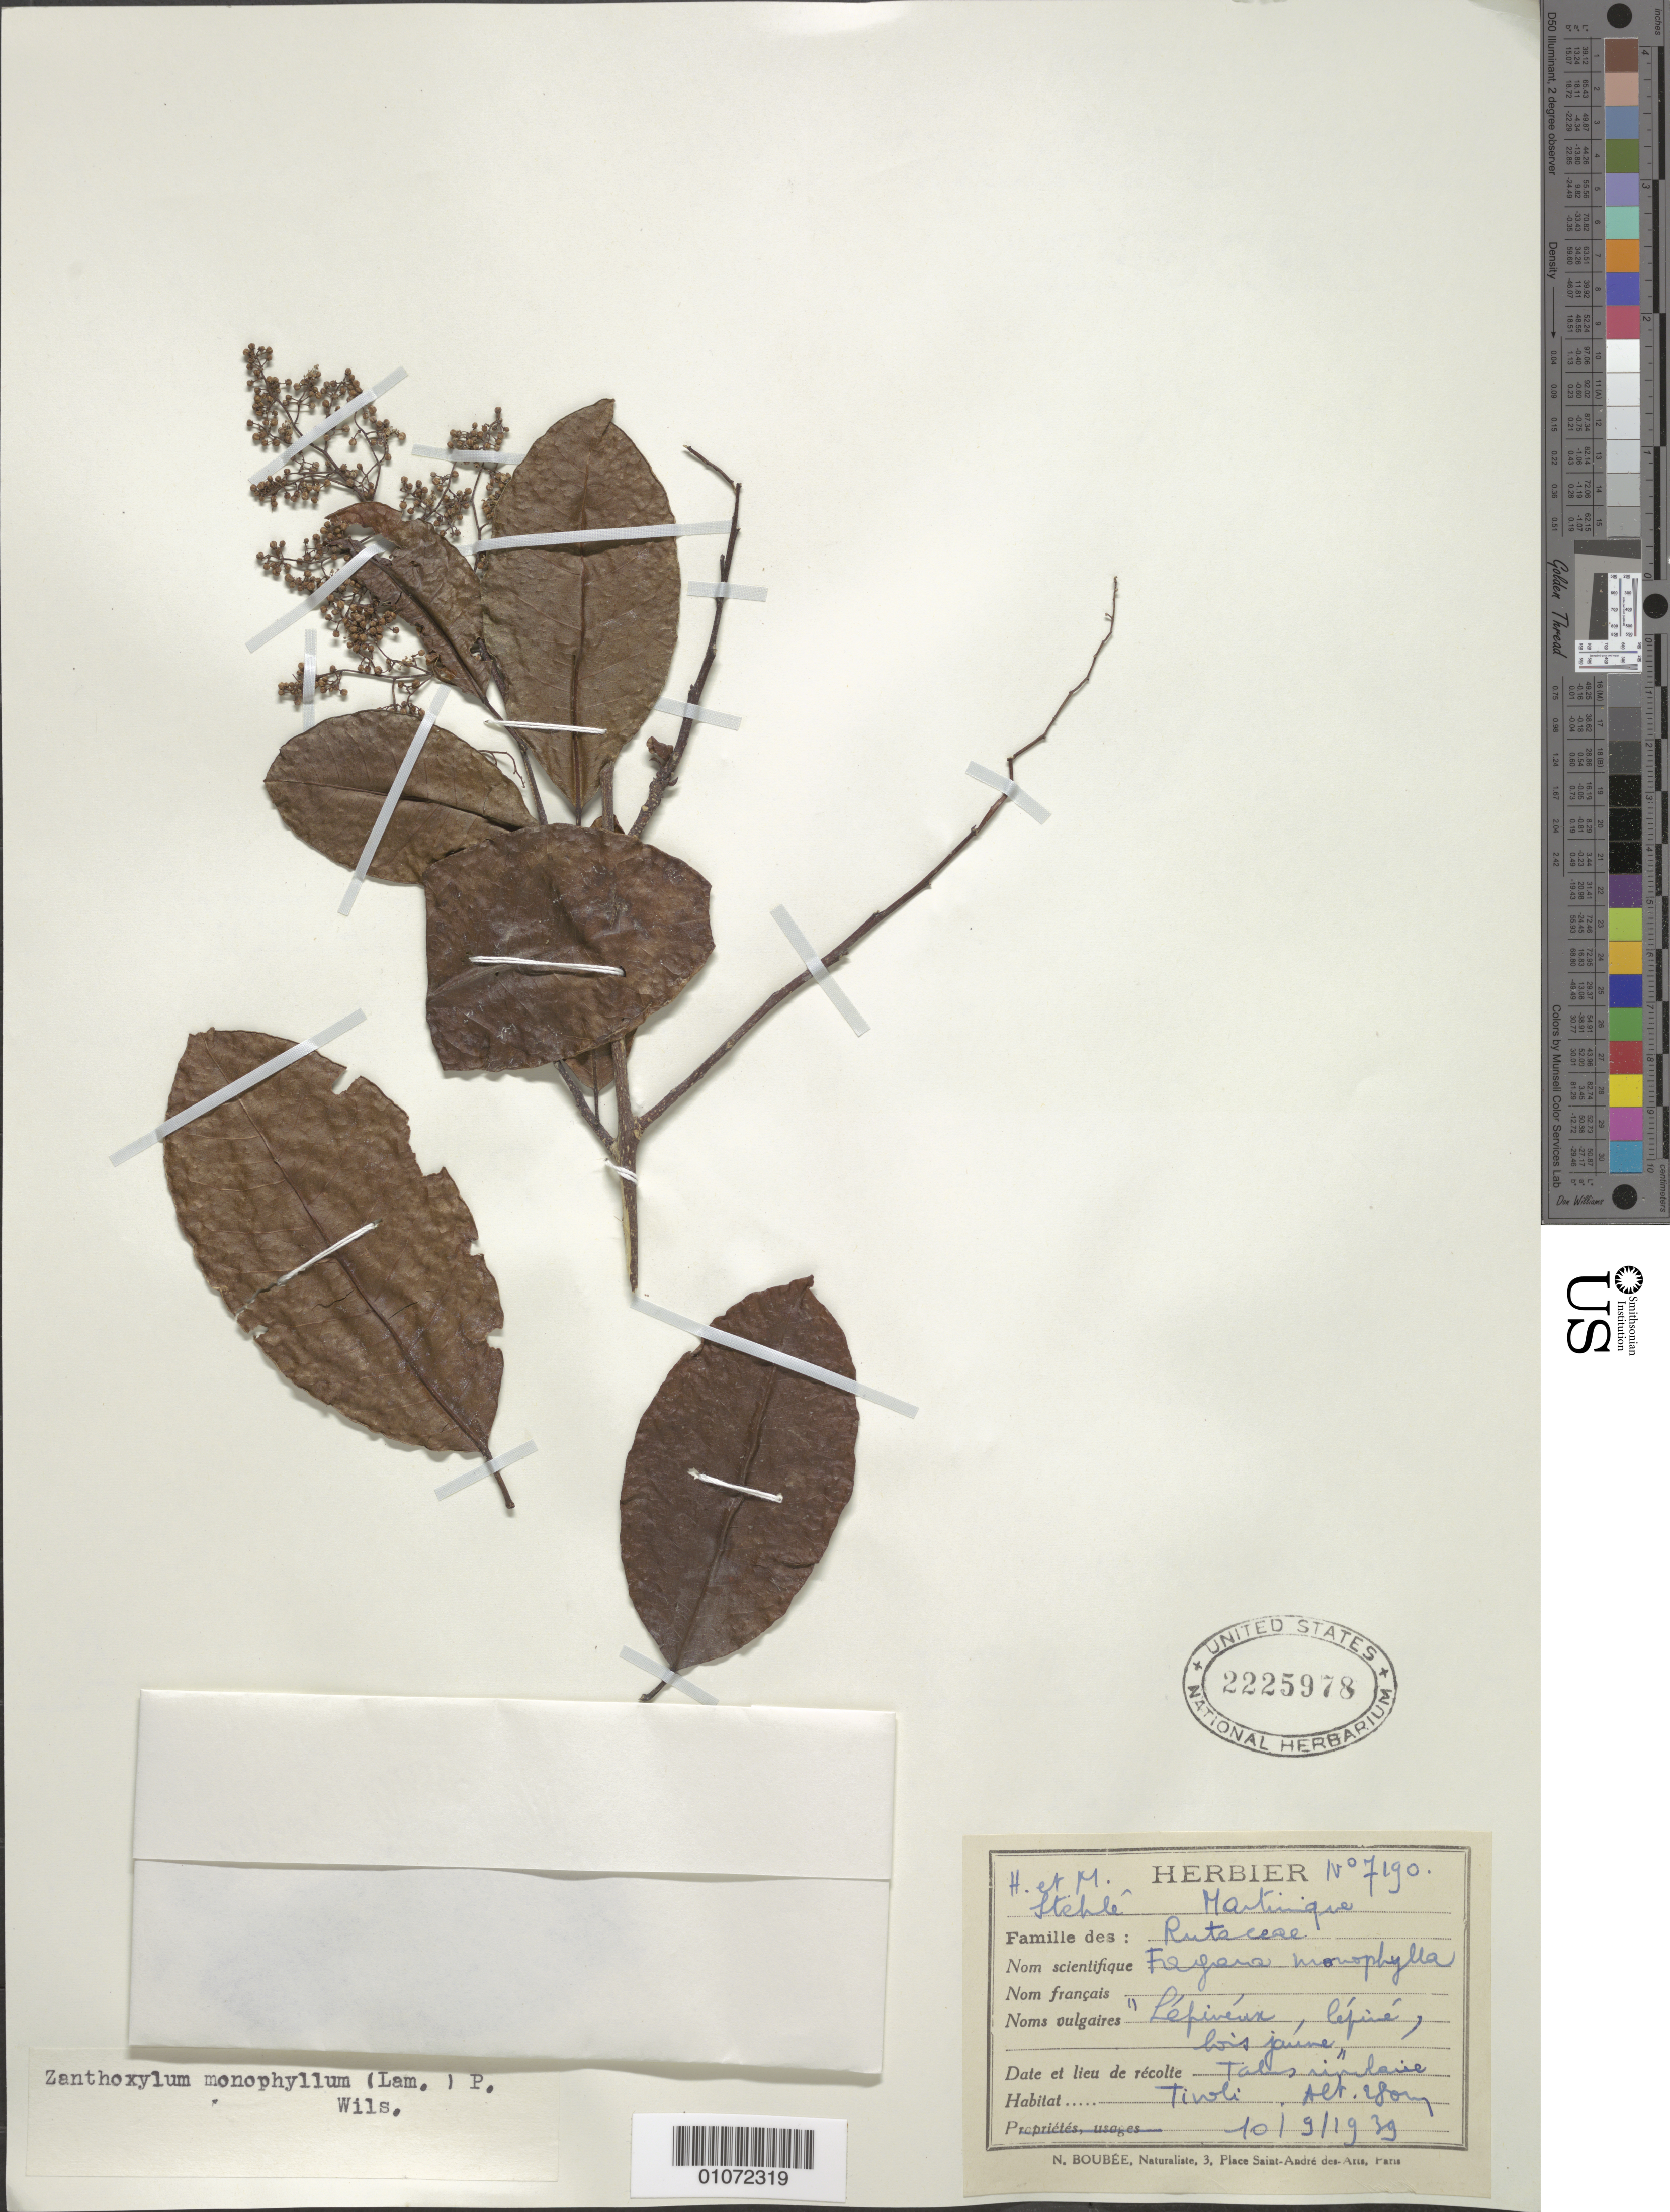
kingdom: Plantae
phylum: Tracheophyta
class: Magnoliopsida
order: Sapindales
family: Rutaceae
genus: Zanthoxylum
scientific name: Zanthoxylum monophyllum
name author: (Lam.) P. Wilson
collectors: H. Stehlé & M. Stehlé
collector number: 7190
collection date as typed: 10 Sep 1939 or 09 Oct 1939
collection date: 1939-09-10 or 1939-10-09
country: Martinique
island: Martinique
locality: Tiwbi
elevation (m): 280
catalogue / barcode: US 2225978